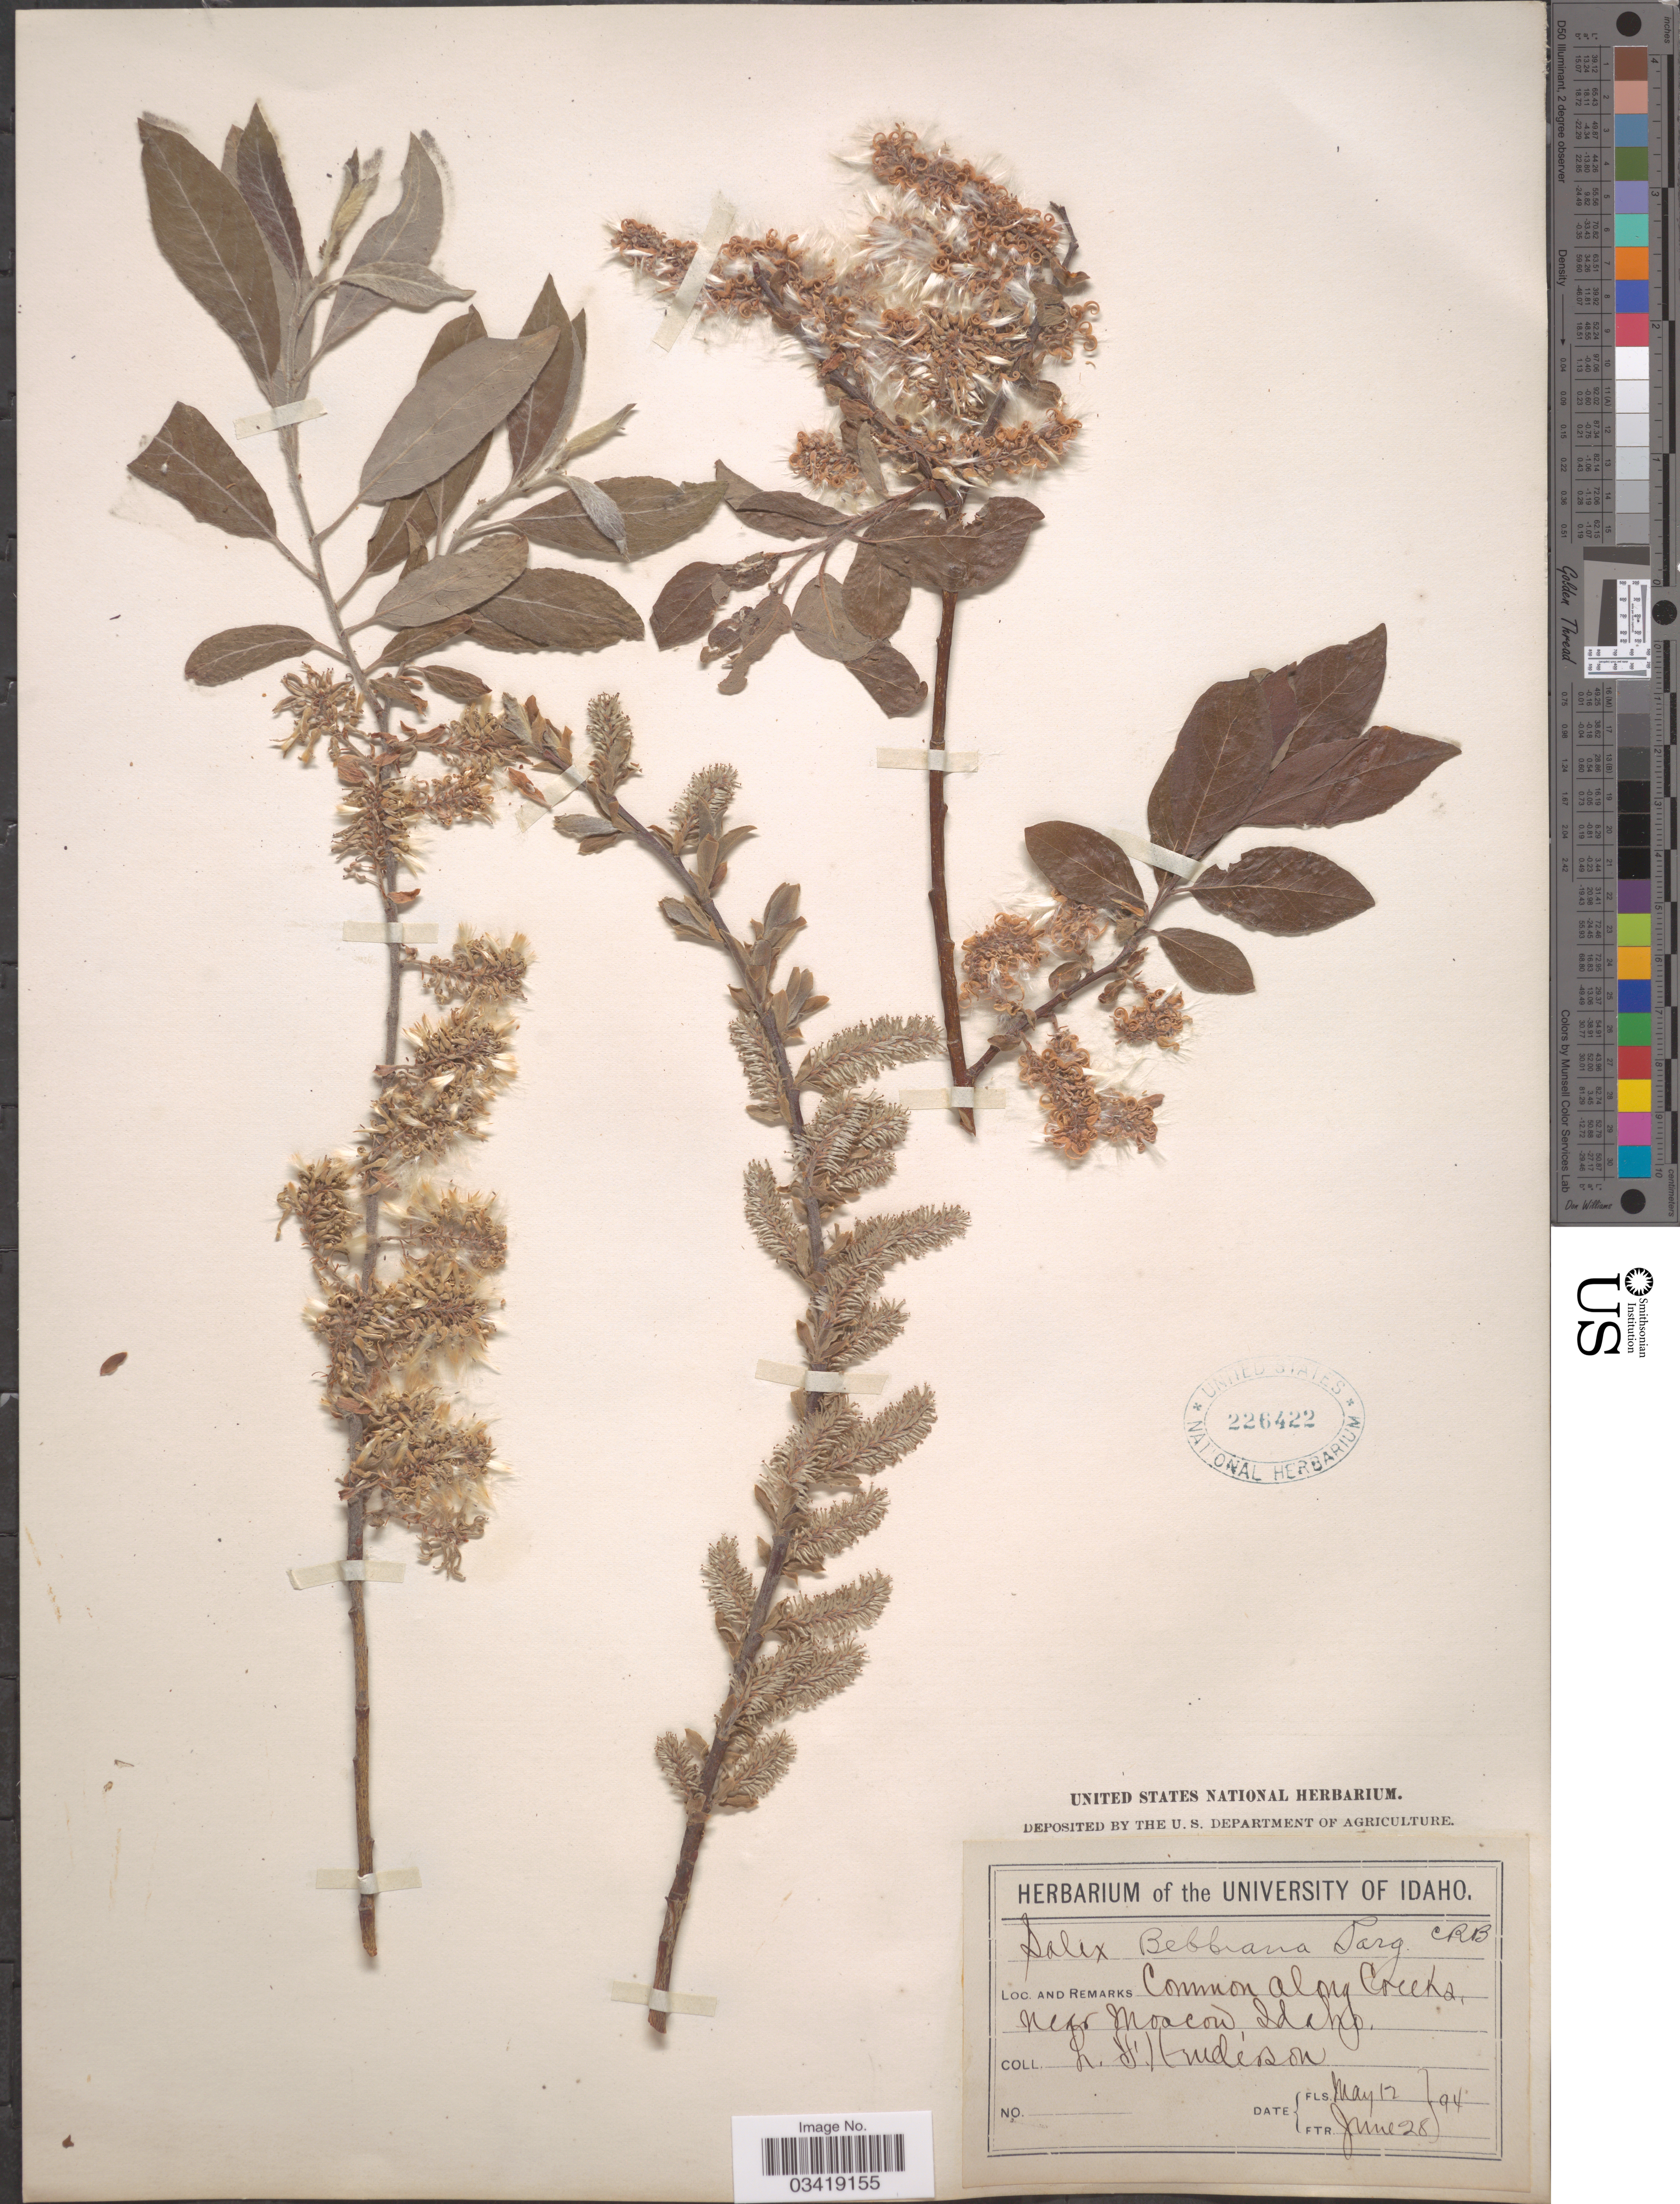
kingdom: Plantae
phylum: Tracheophyta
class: Magnoliopsida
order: Malpighiales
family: Salicaceae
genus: Salix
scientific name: Salix bebbiana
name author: Sarg.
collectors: L. Henderson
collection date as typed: Transcribed d/m/y: 12/5/94 to 28/6/94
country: United States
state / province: Idaho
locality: Common along Creeks, near Moscow.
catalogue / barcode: US 226422